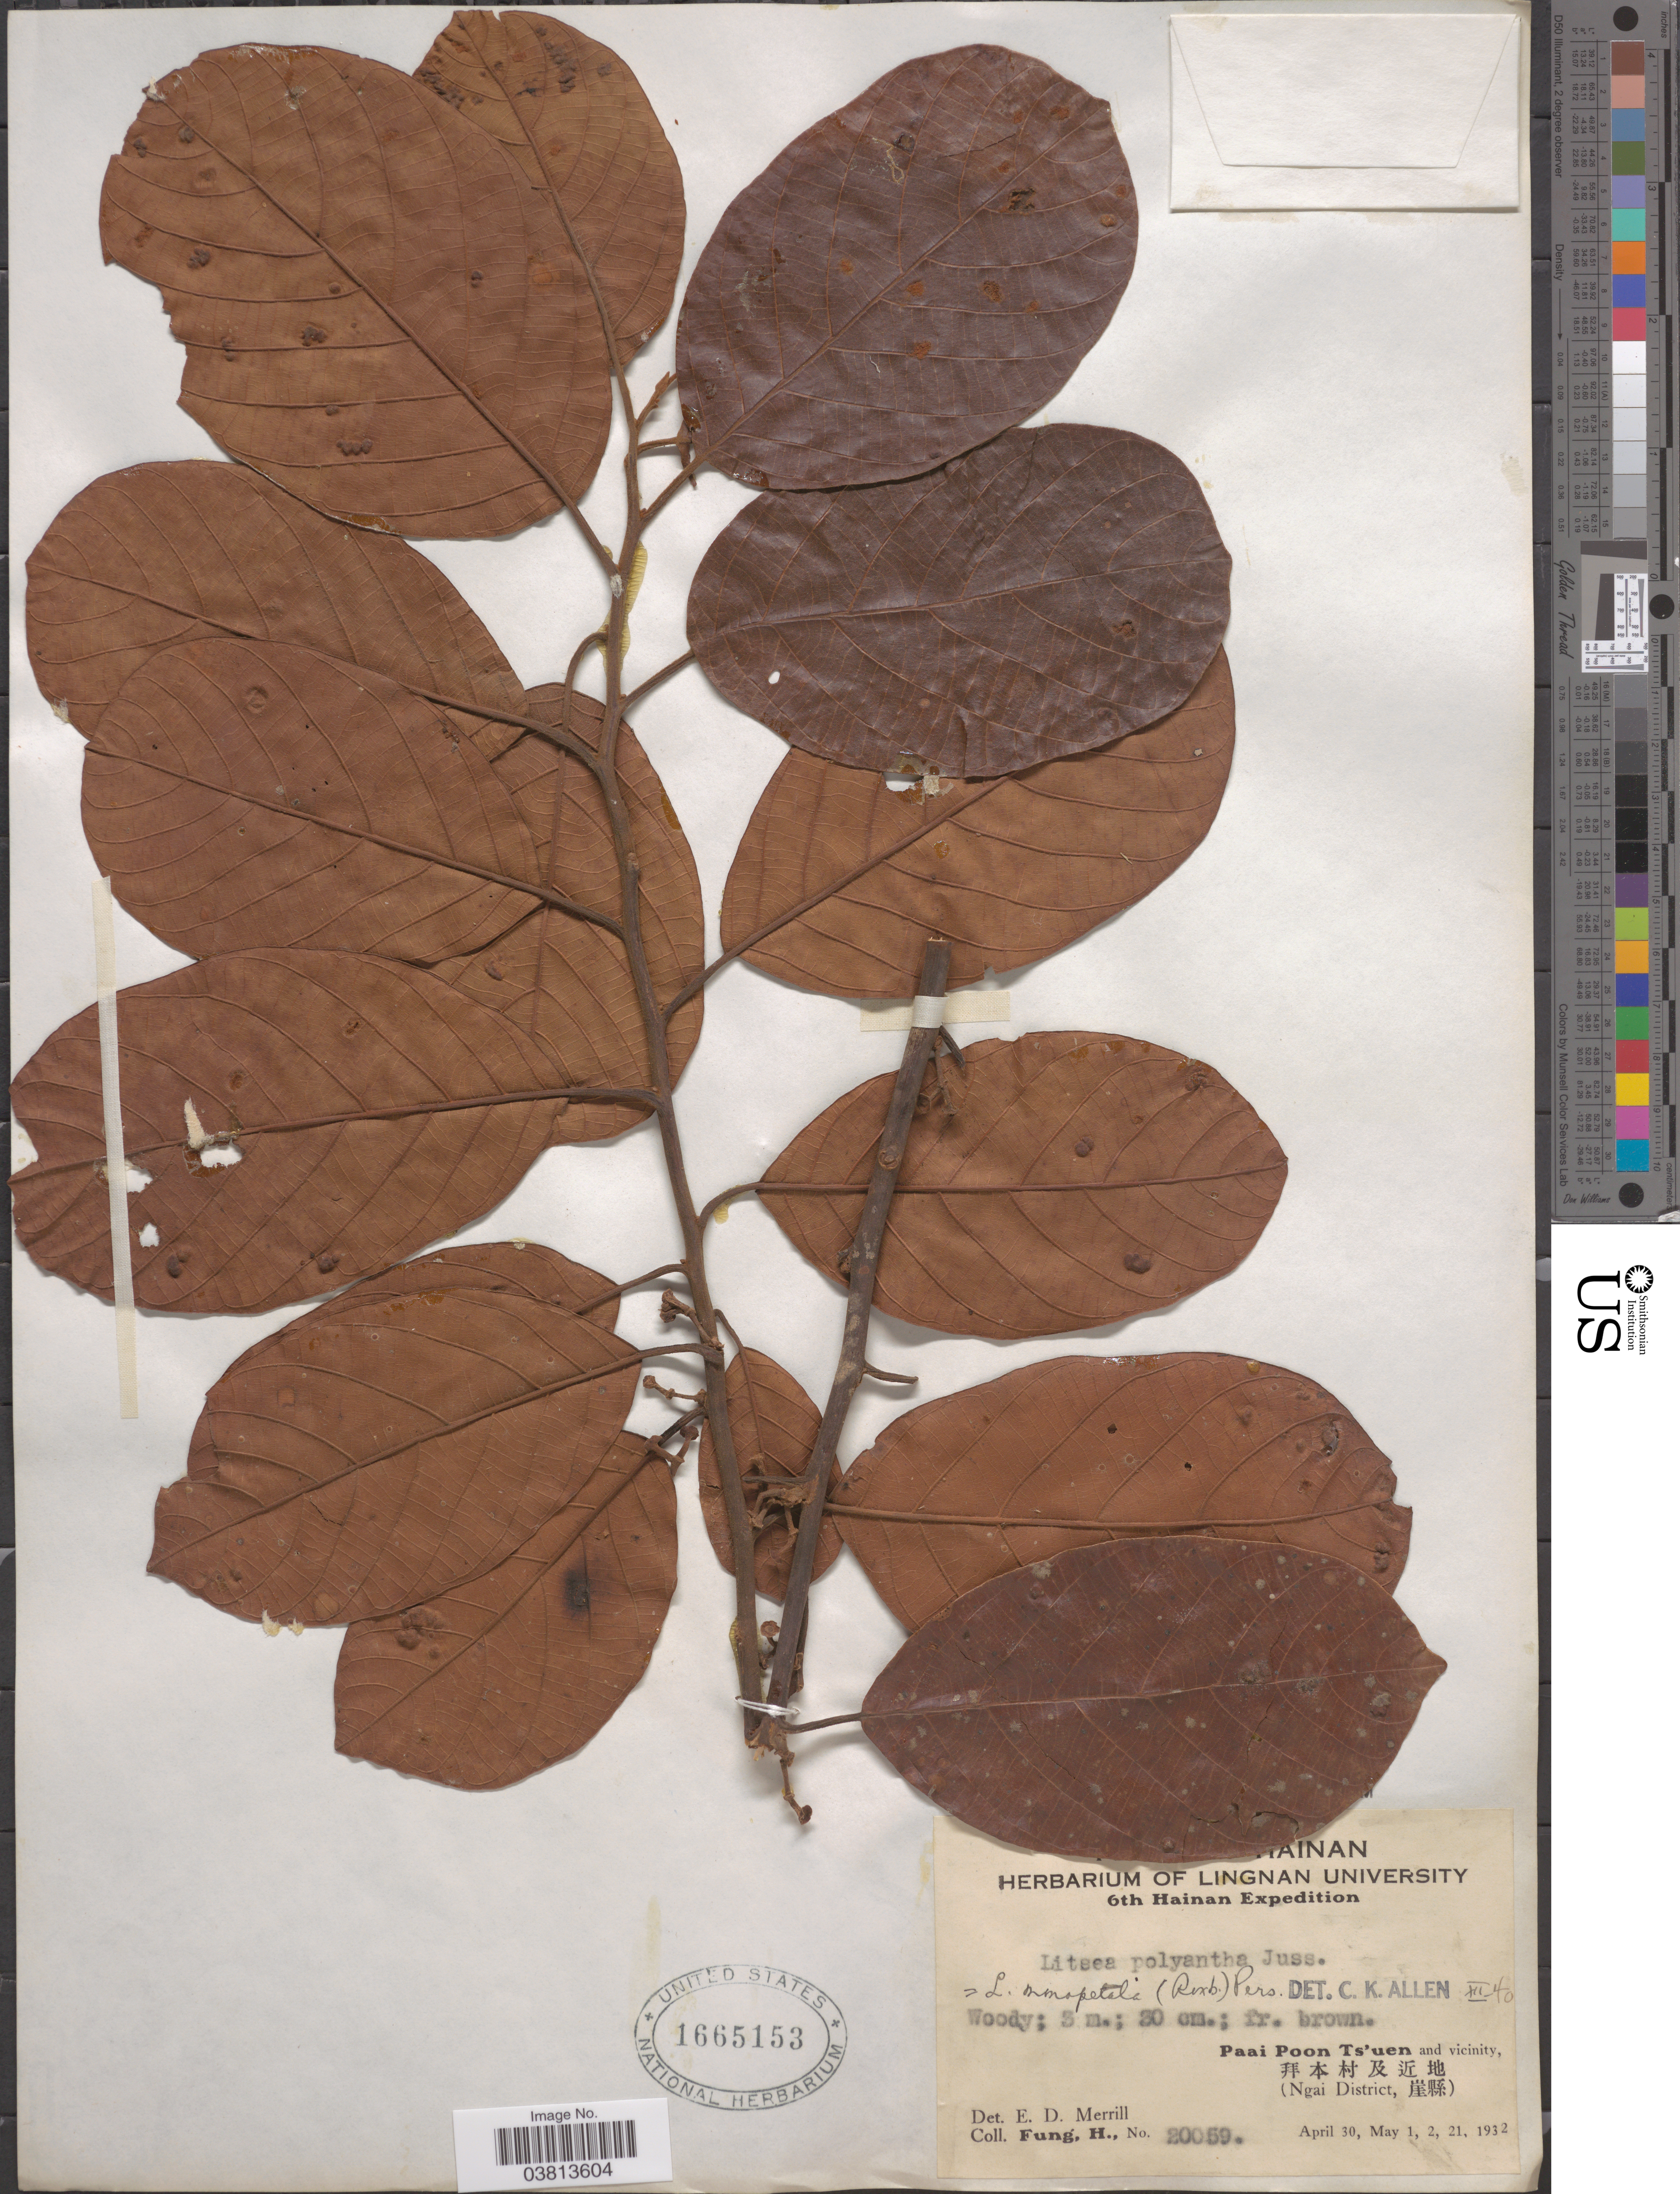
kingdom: Plantae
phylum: Tracheophyta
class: Magnoliopsida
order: Laurales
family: Lauraceae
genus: Litsea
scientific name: Litsea monopetala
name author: (Roxb.) Pers.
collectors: H. Fung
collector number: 20059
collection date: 1932-04-30/1932-05-21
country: China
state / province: Hainan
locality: Paai Poon Ts'uen and vicinity. (Ngai District).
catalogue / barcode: US 1665153